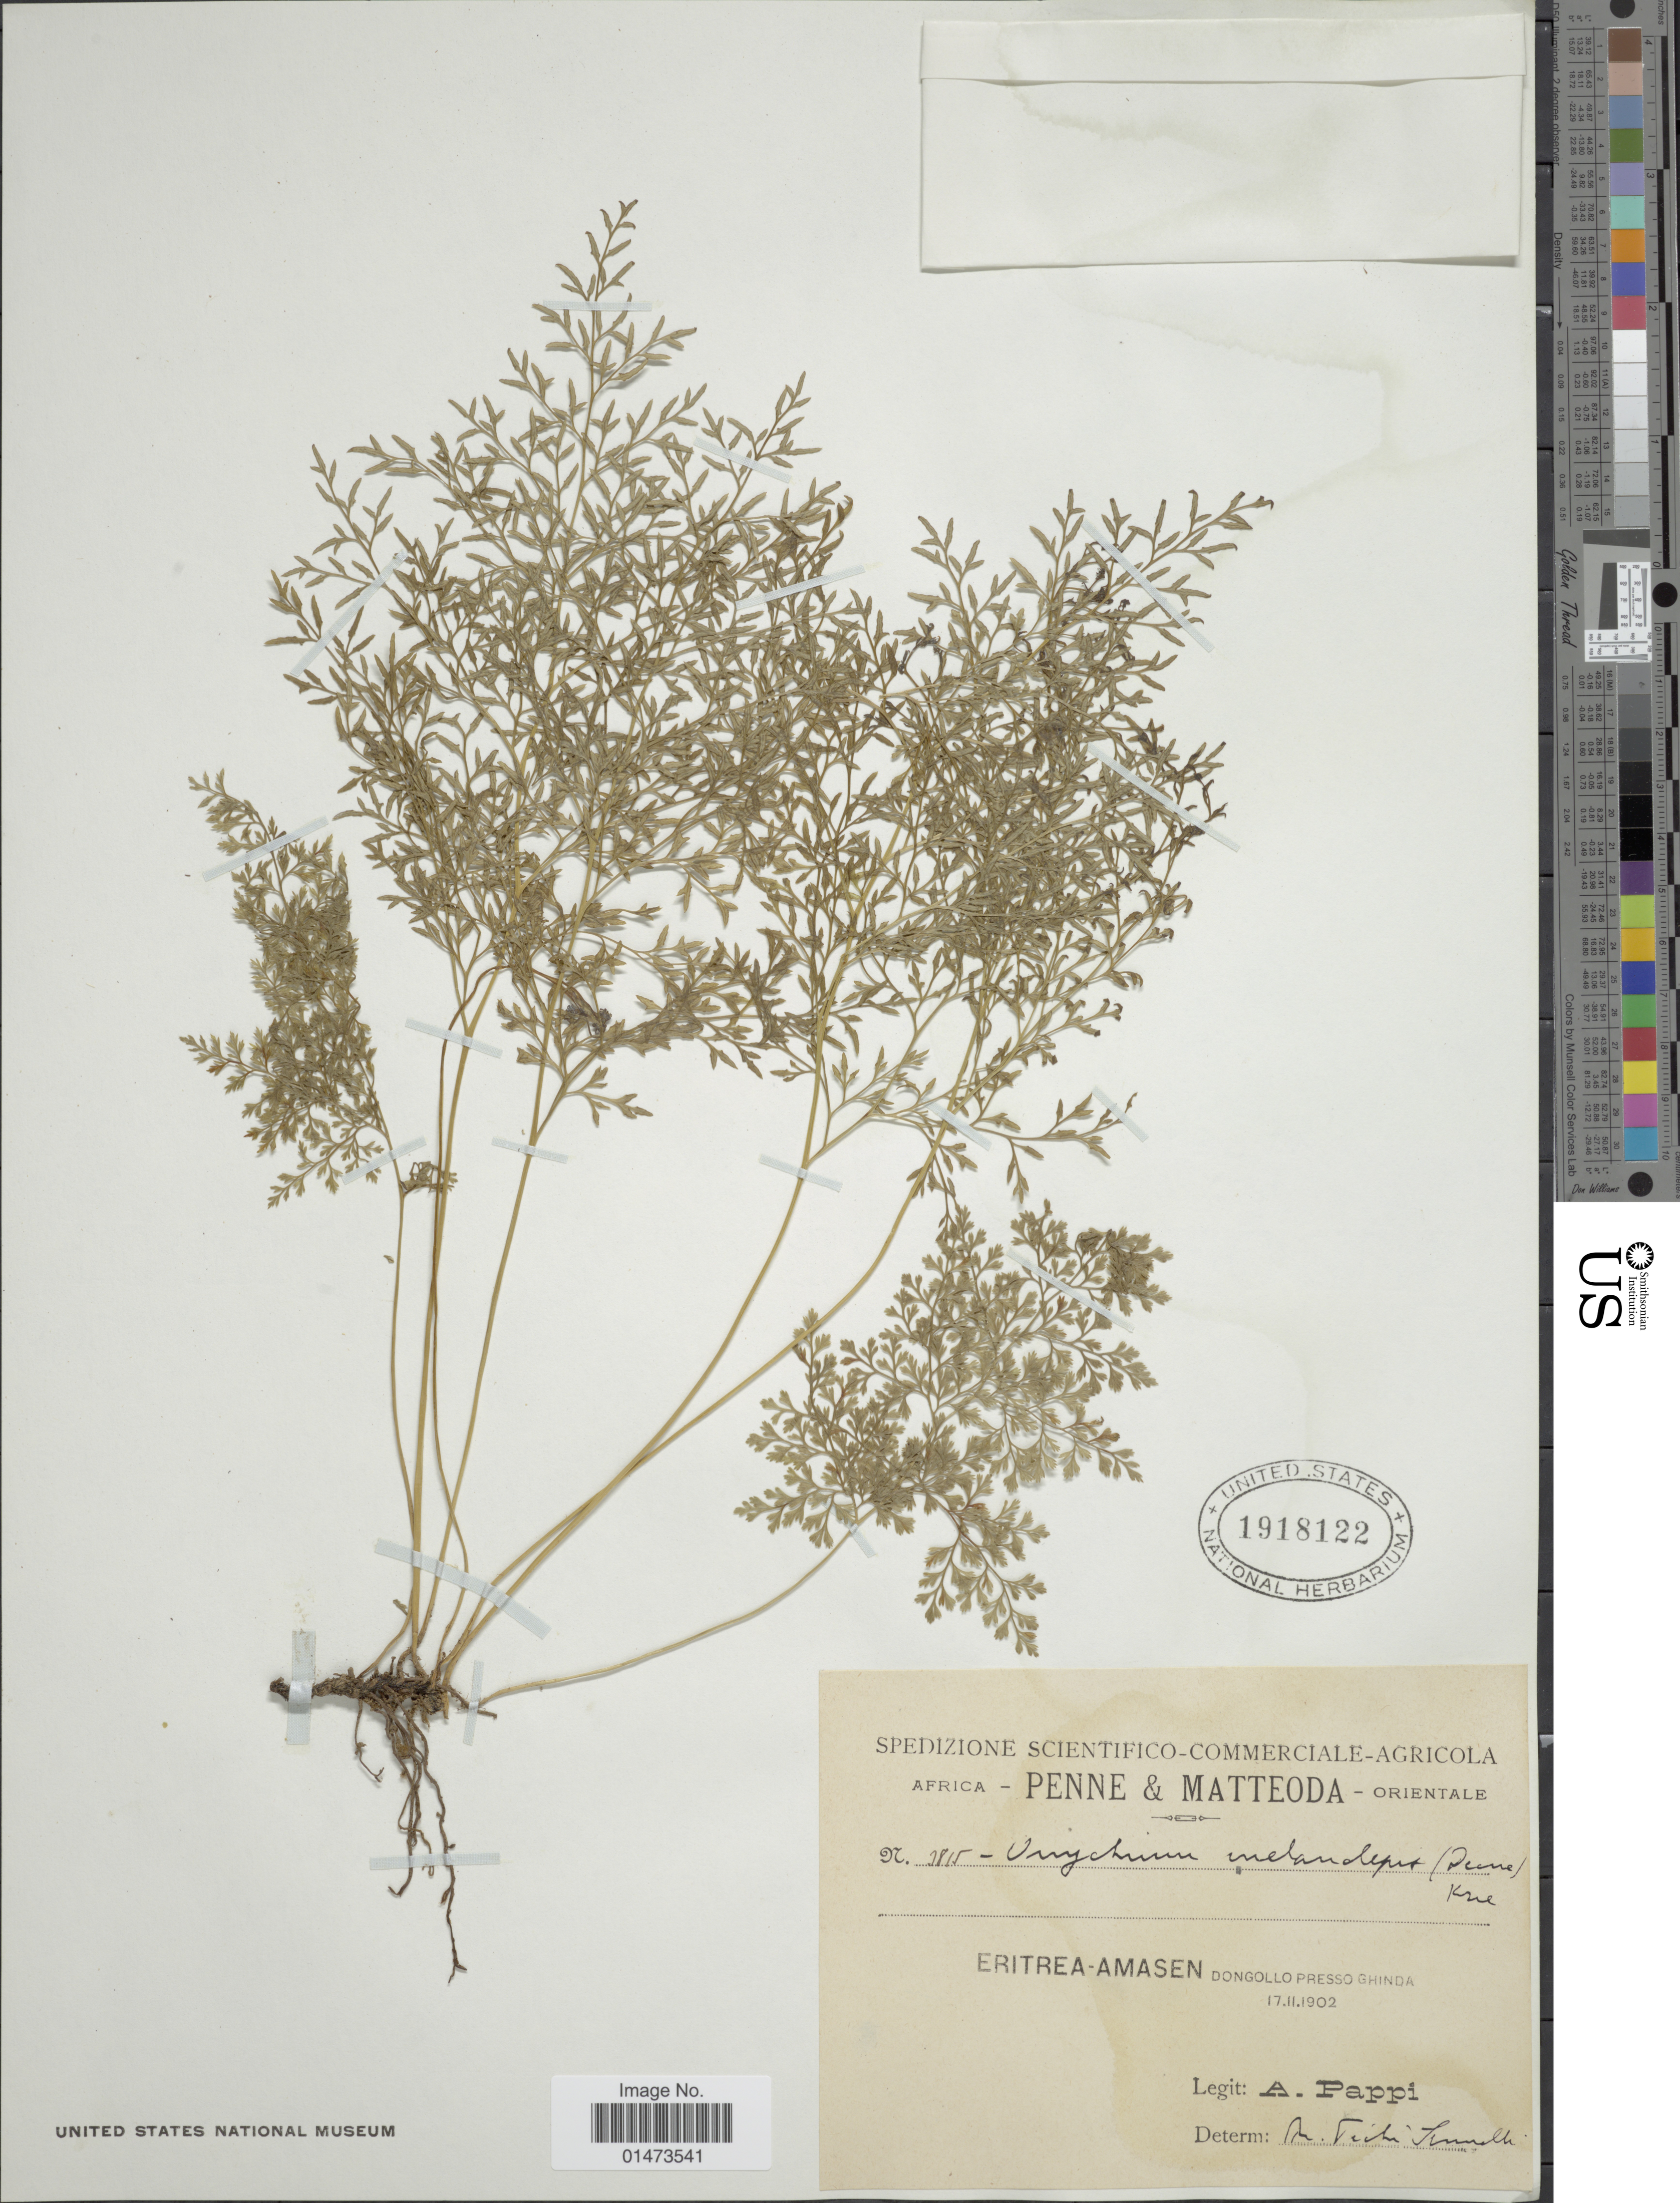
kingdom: Plantae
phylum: Tracheophyta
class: Polypodiopsida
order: Polypodiales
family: Pteridaceae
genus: Onychium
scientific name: Onychium divaricatum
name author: (Poir.) Alston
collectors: A. Pappi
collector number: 3815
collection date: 1902-02-17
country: Eritrea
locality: Africa-Penne & Matteoda-Orientale, Eritrea-Amasen Dongollo Presso Ghinda.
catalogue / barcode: US 1918122